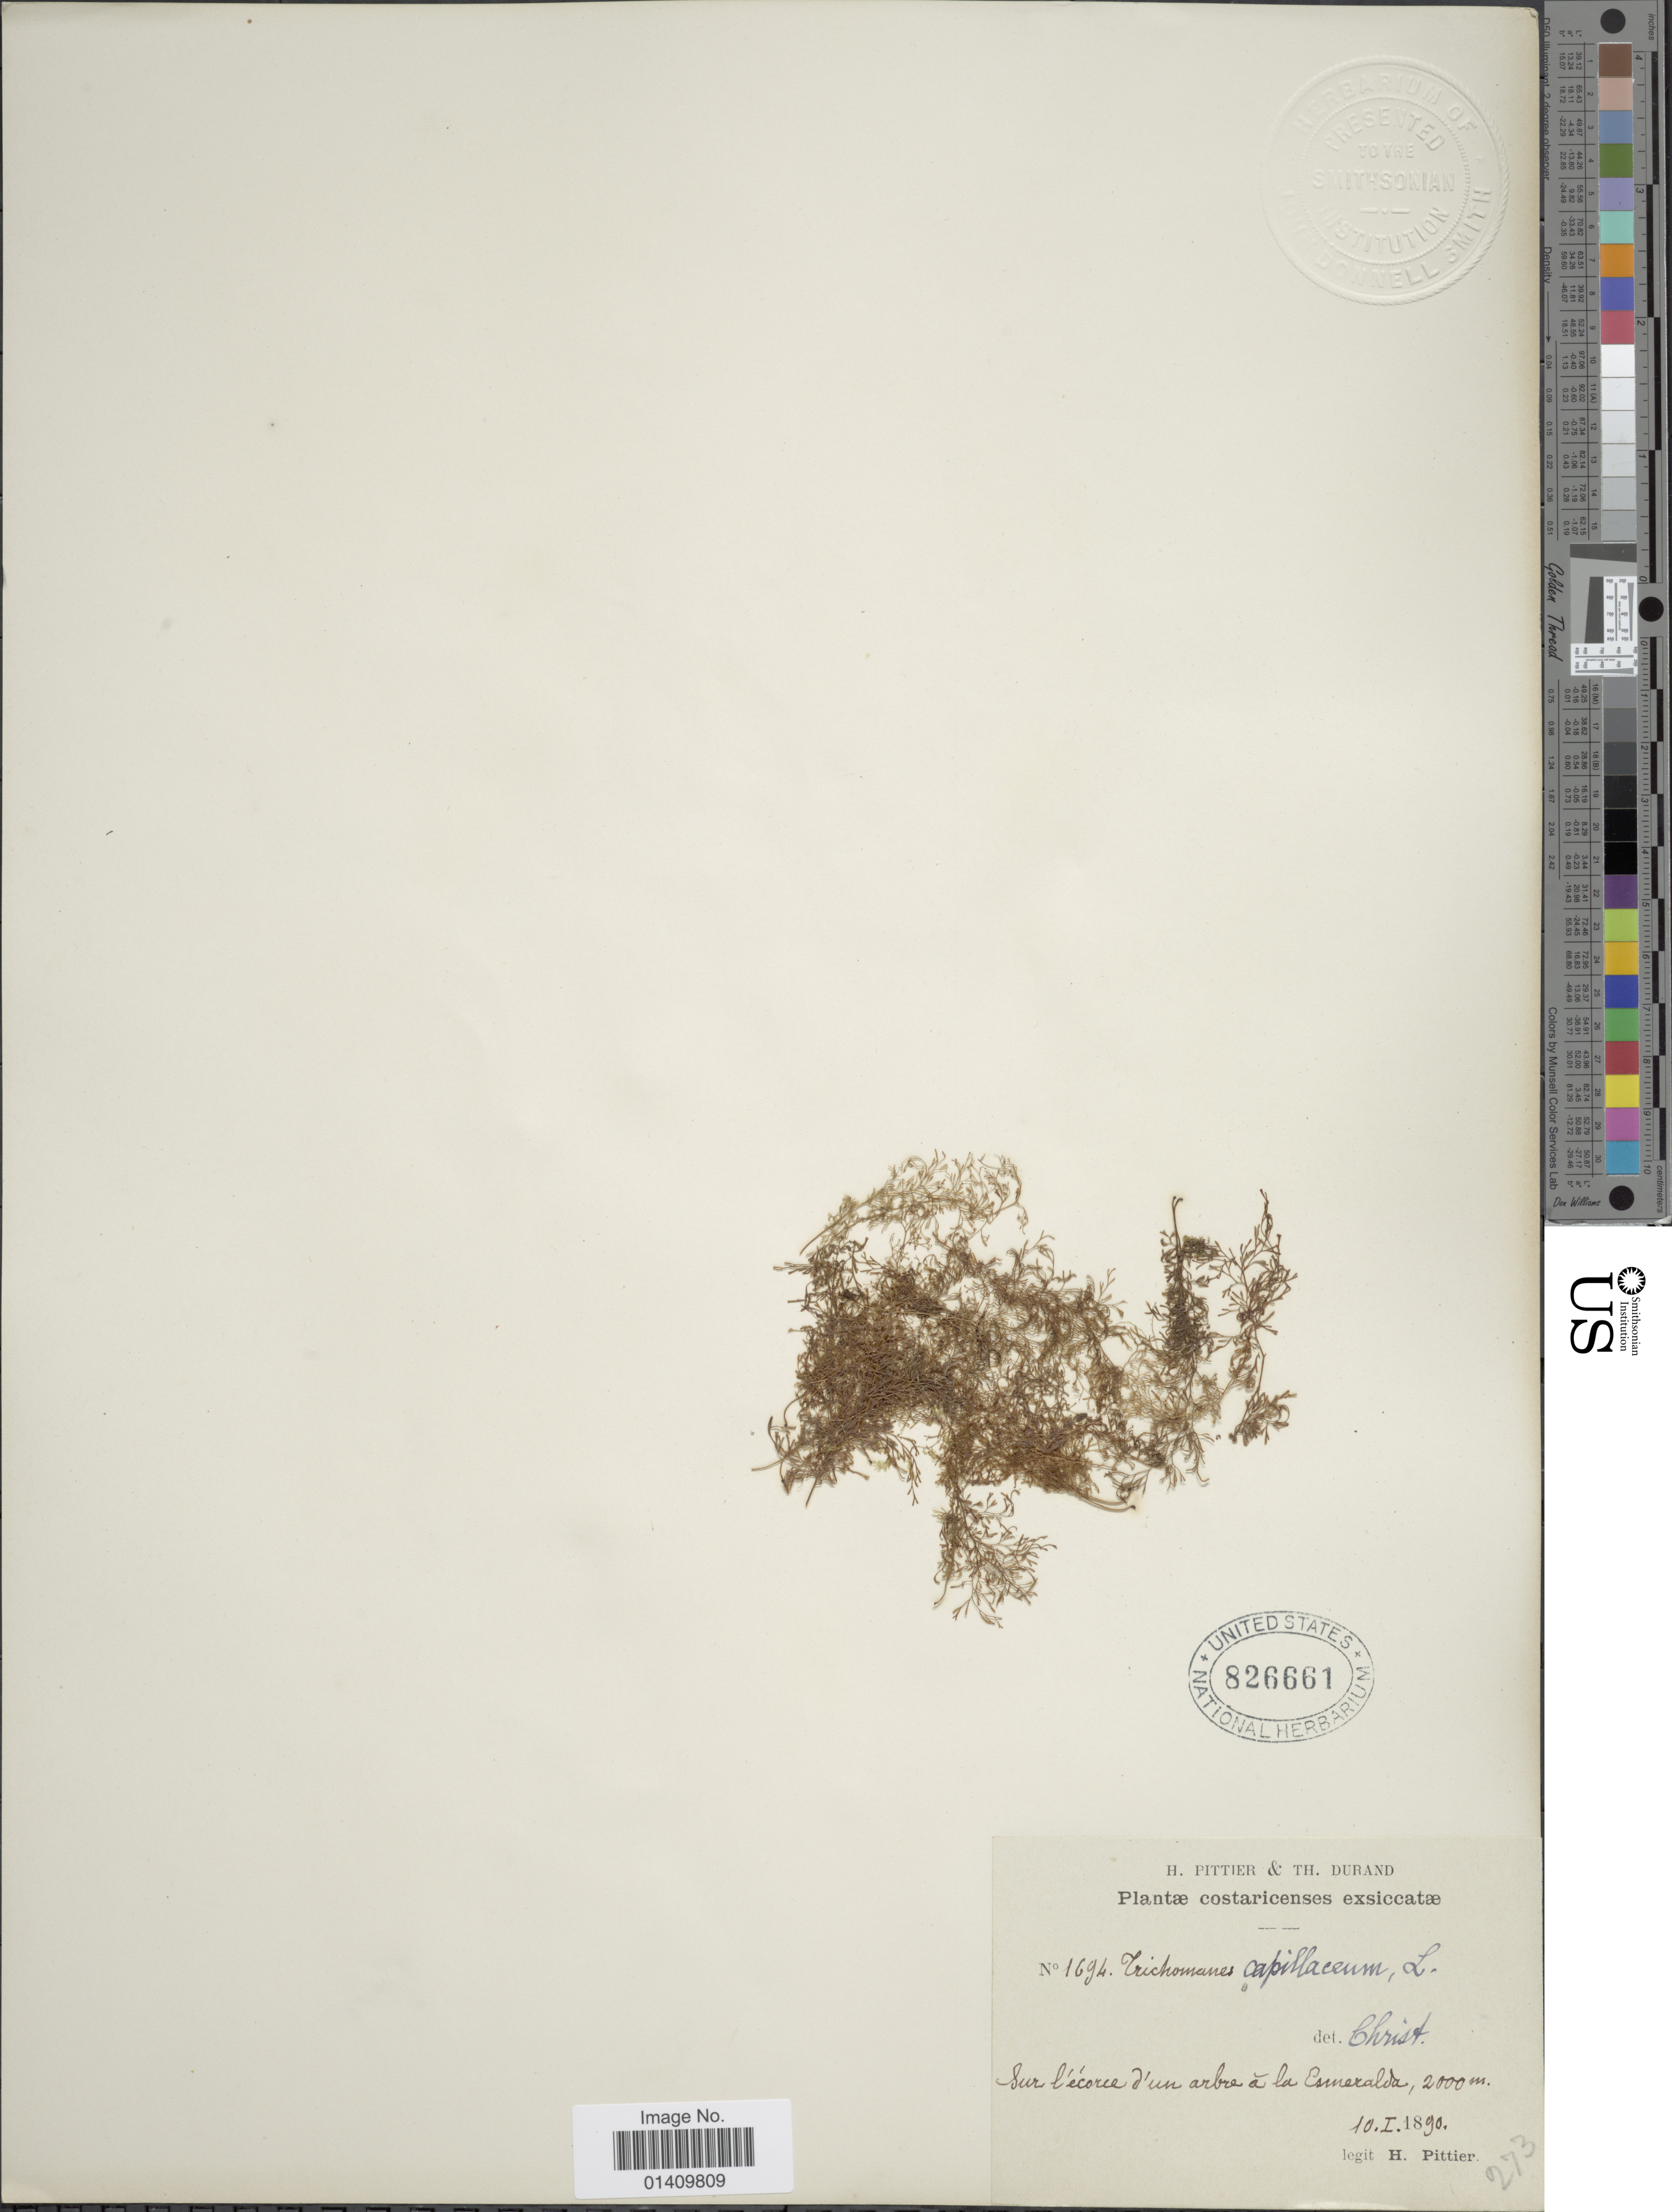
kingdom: Plantae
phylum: Tracheophyta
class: Polypodiopsida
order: Hymenophyllales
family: Hymenophyllaceae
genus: Polyphlebium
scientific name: Polyphlebium angustatum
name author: (Carmich.) Ebihara & Dubuisson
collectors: H. F. Pittier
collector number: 1694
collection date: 1890-01-10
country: Costa Rica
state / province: Cartago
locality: Esmeralda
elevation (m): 2000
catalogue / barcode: US 826661